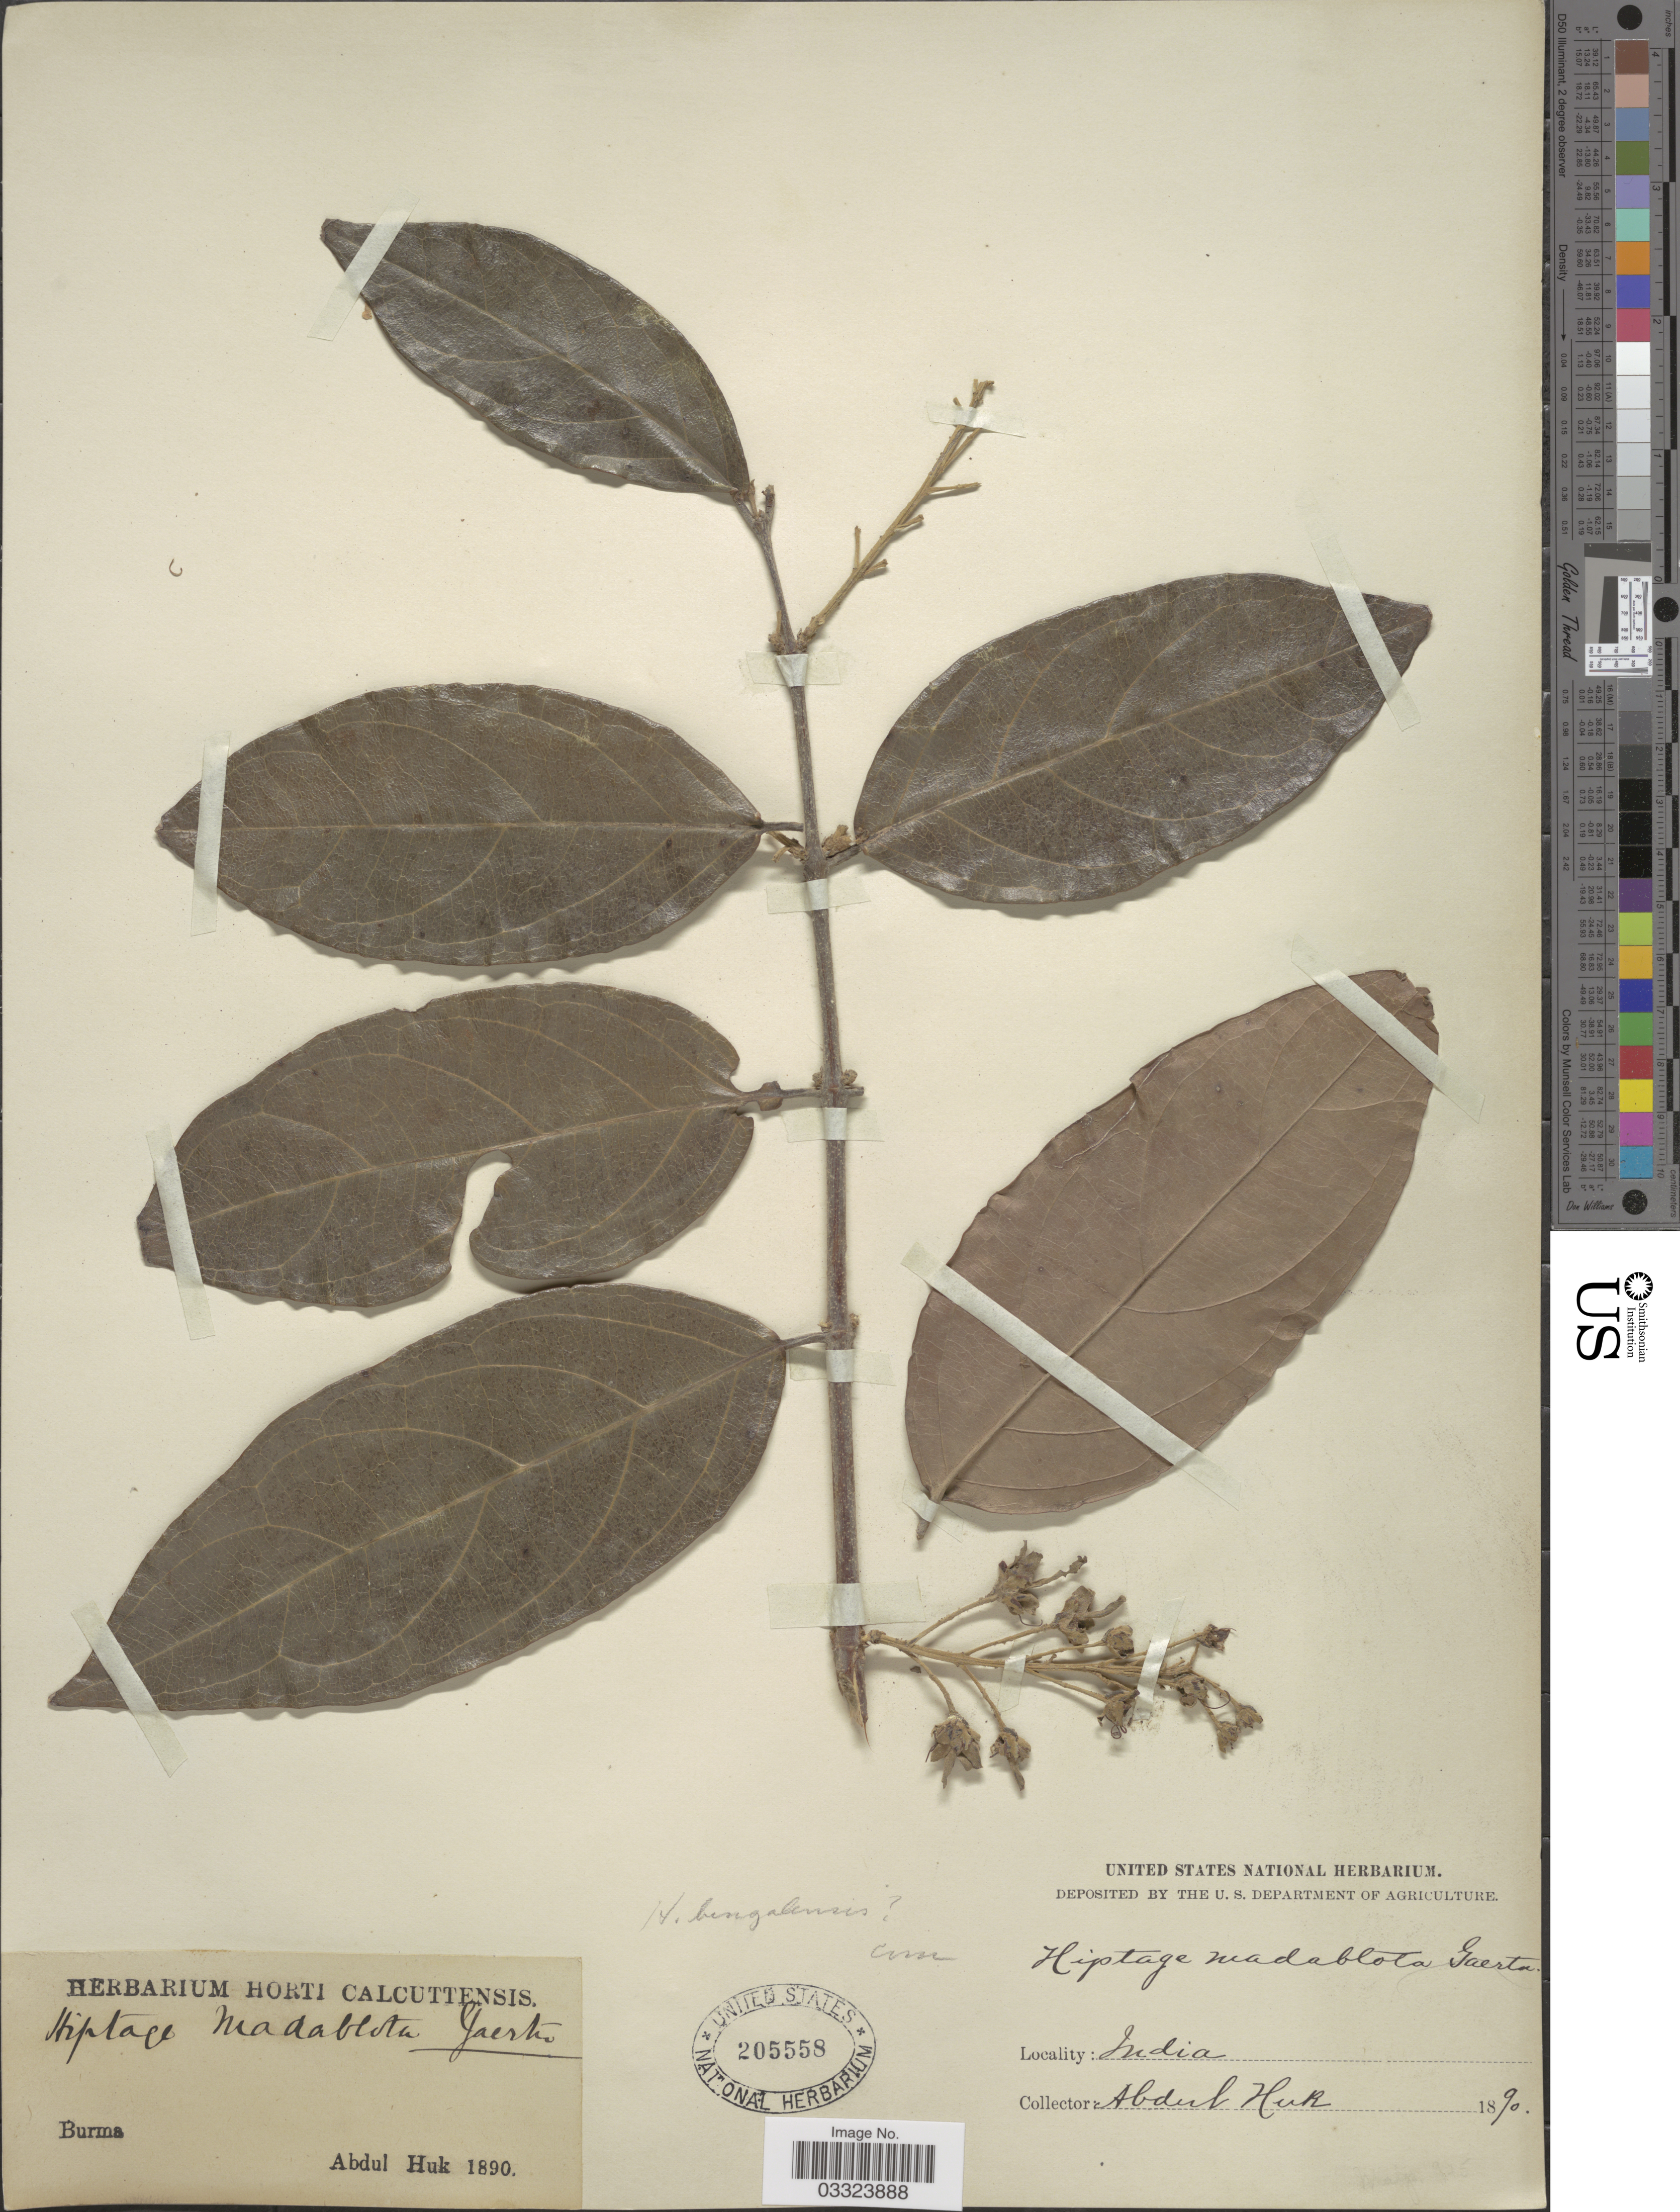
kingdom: Plantae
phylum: Tracheophyta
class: Magnoliopsida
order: Malpighiales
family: Malpighiaceae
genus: Hiptage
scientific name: Hiptage benghalensis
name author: (L.) Kurz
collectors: A. Huk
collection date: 1890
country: Myanmar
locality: "India'. Burma.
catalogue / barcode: US 205558